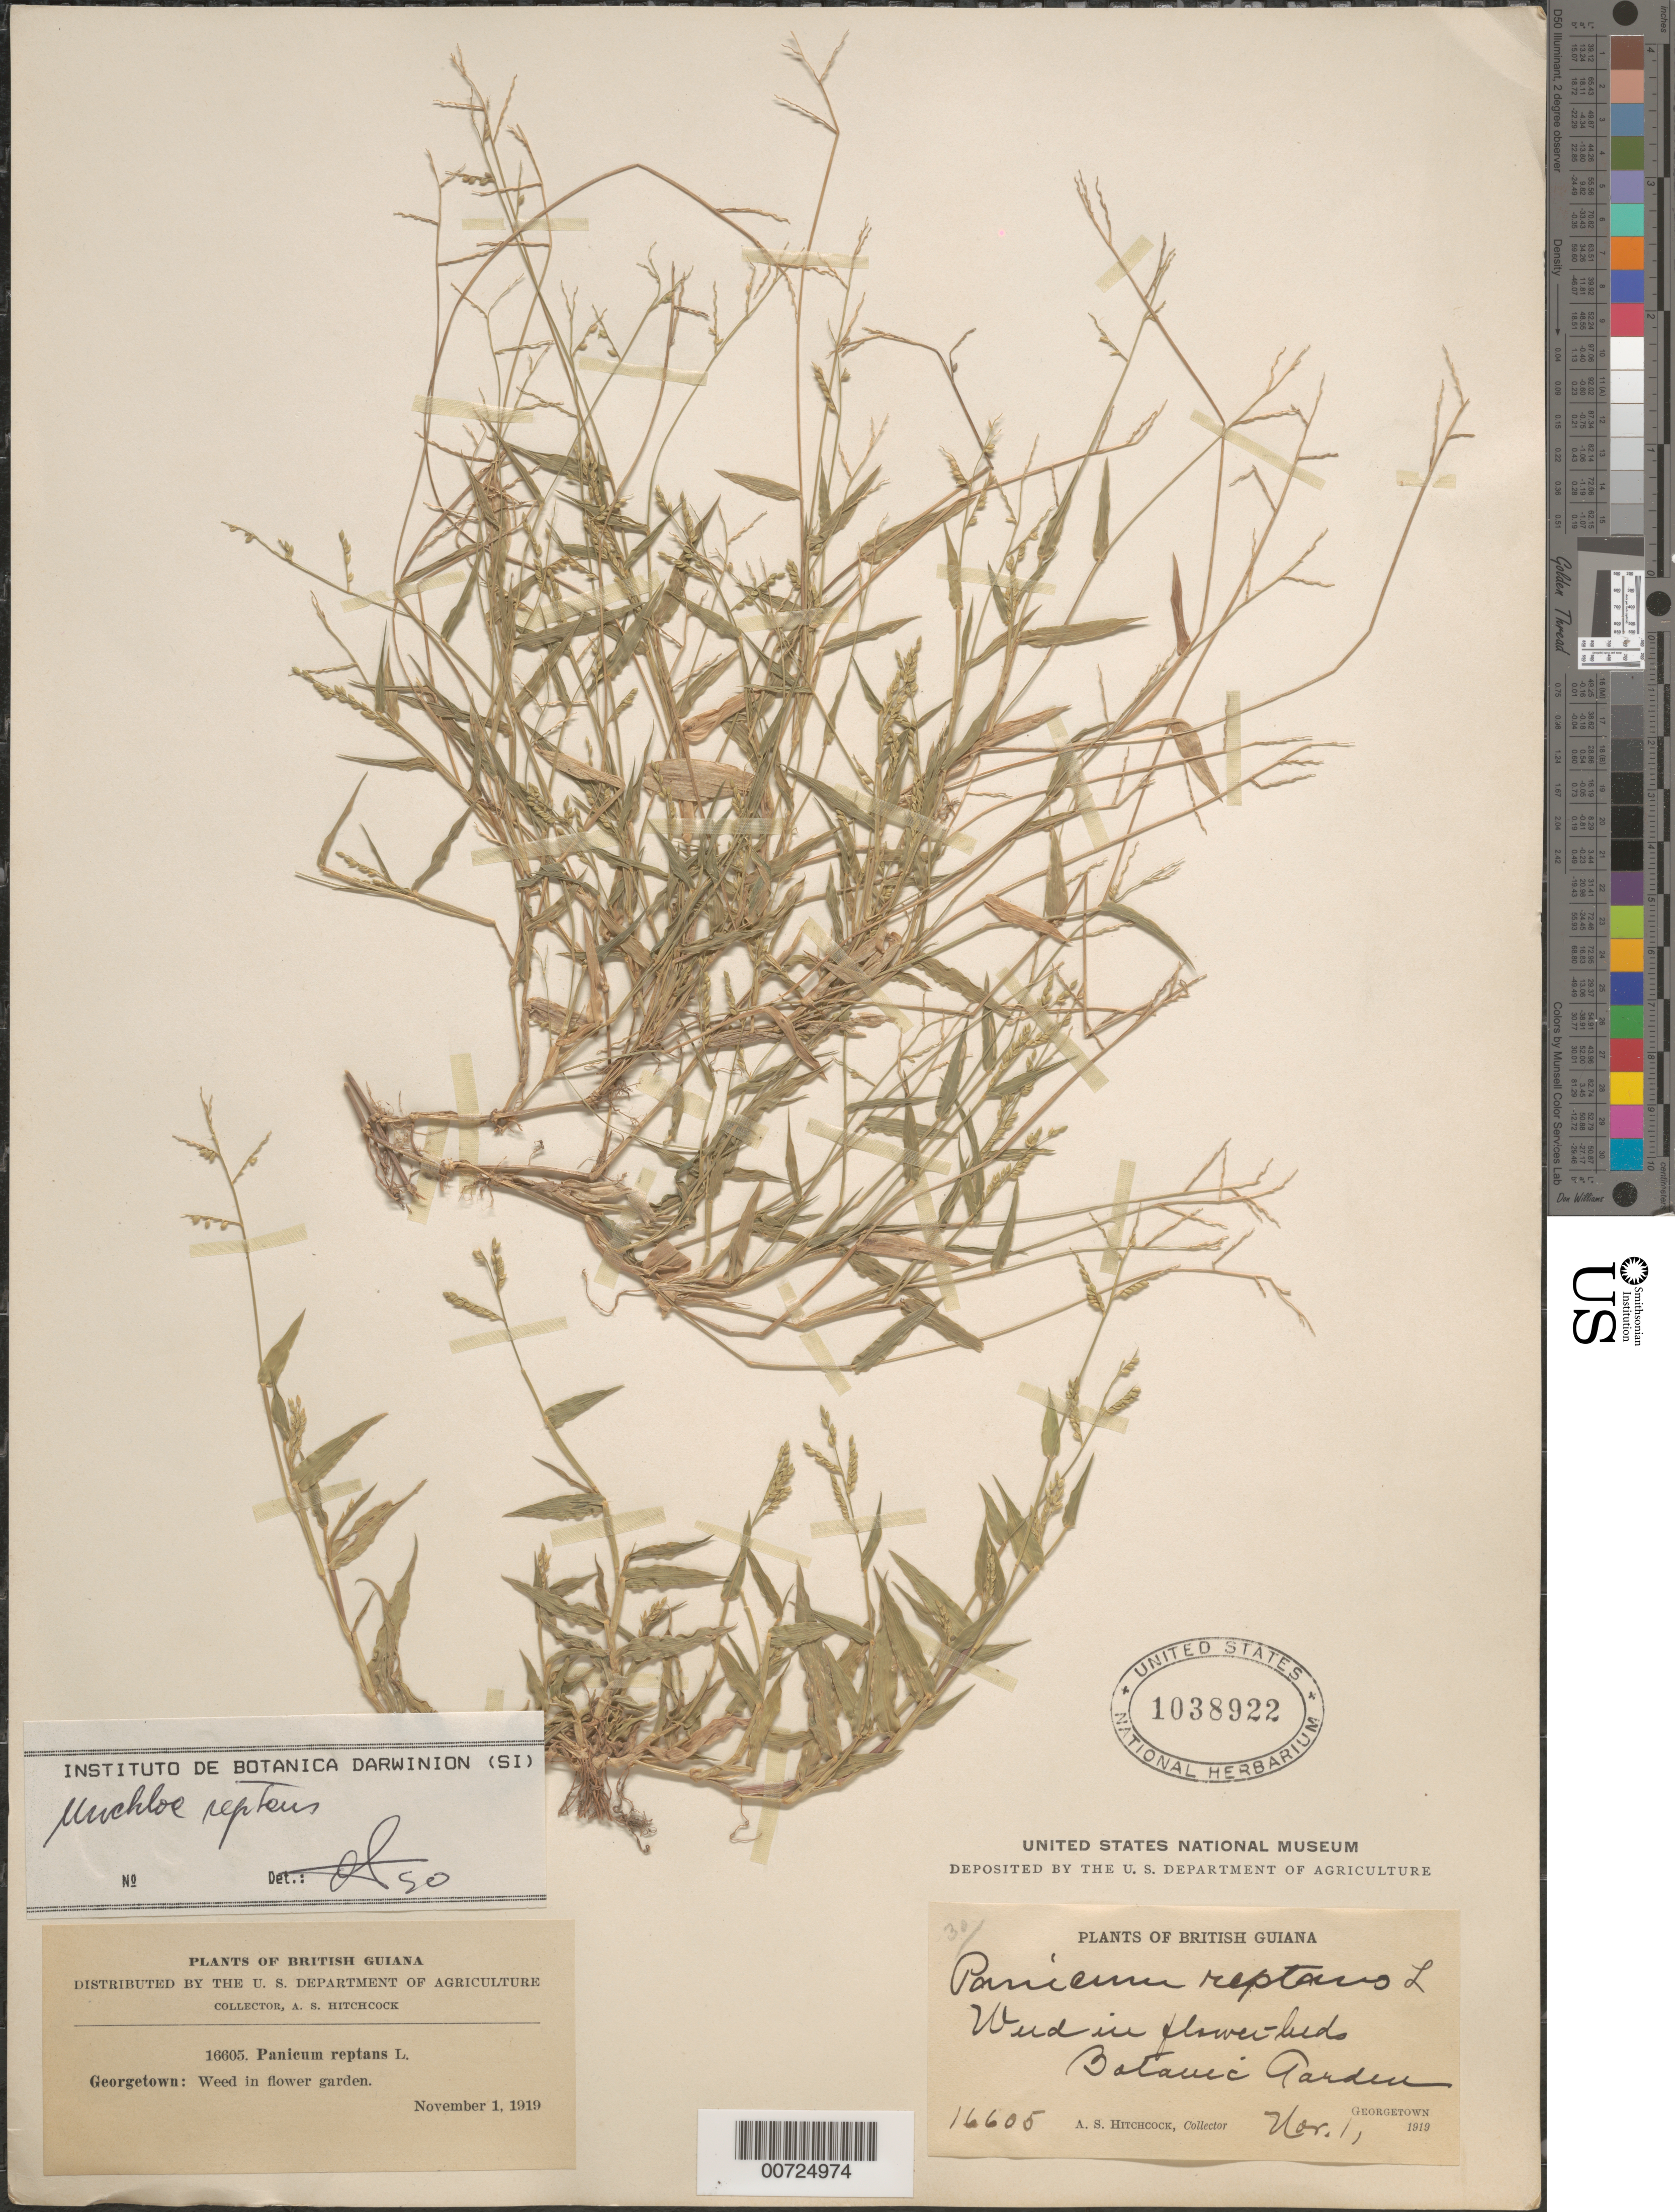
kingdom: Plantae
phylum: Tracheophyta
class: Liliopsida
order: Poales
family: Poaceae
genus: Urochloa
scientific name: Urochloa reptans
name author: (L.) Stapf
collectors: A. S. Hitchcock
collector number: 16605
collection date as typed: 30-Oct-19 to 1-Nov-19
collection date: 1919-10-30/1919-11-01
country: Guyana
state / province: Demerara-Mahaica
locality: Georgetown, Promenade Gardens Park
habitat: Weed in flower garden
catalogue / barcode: US 1038922